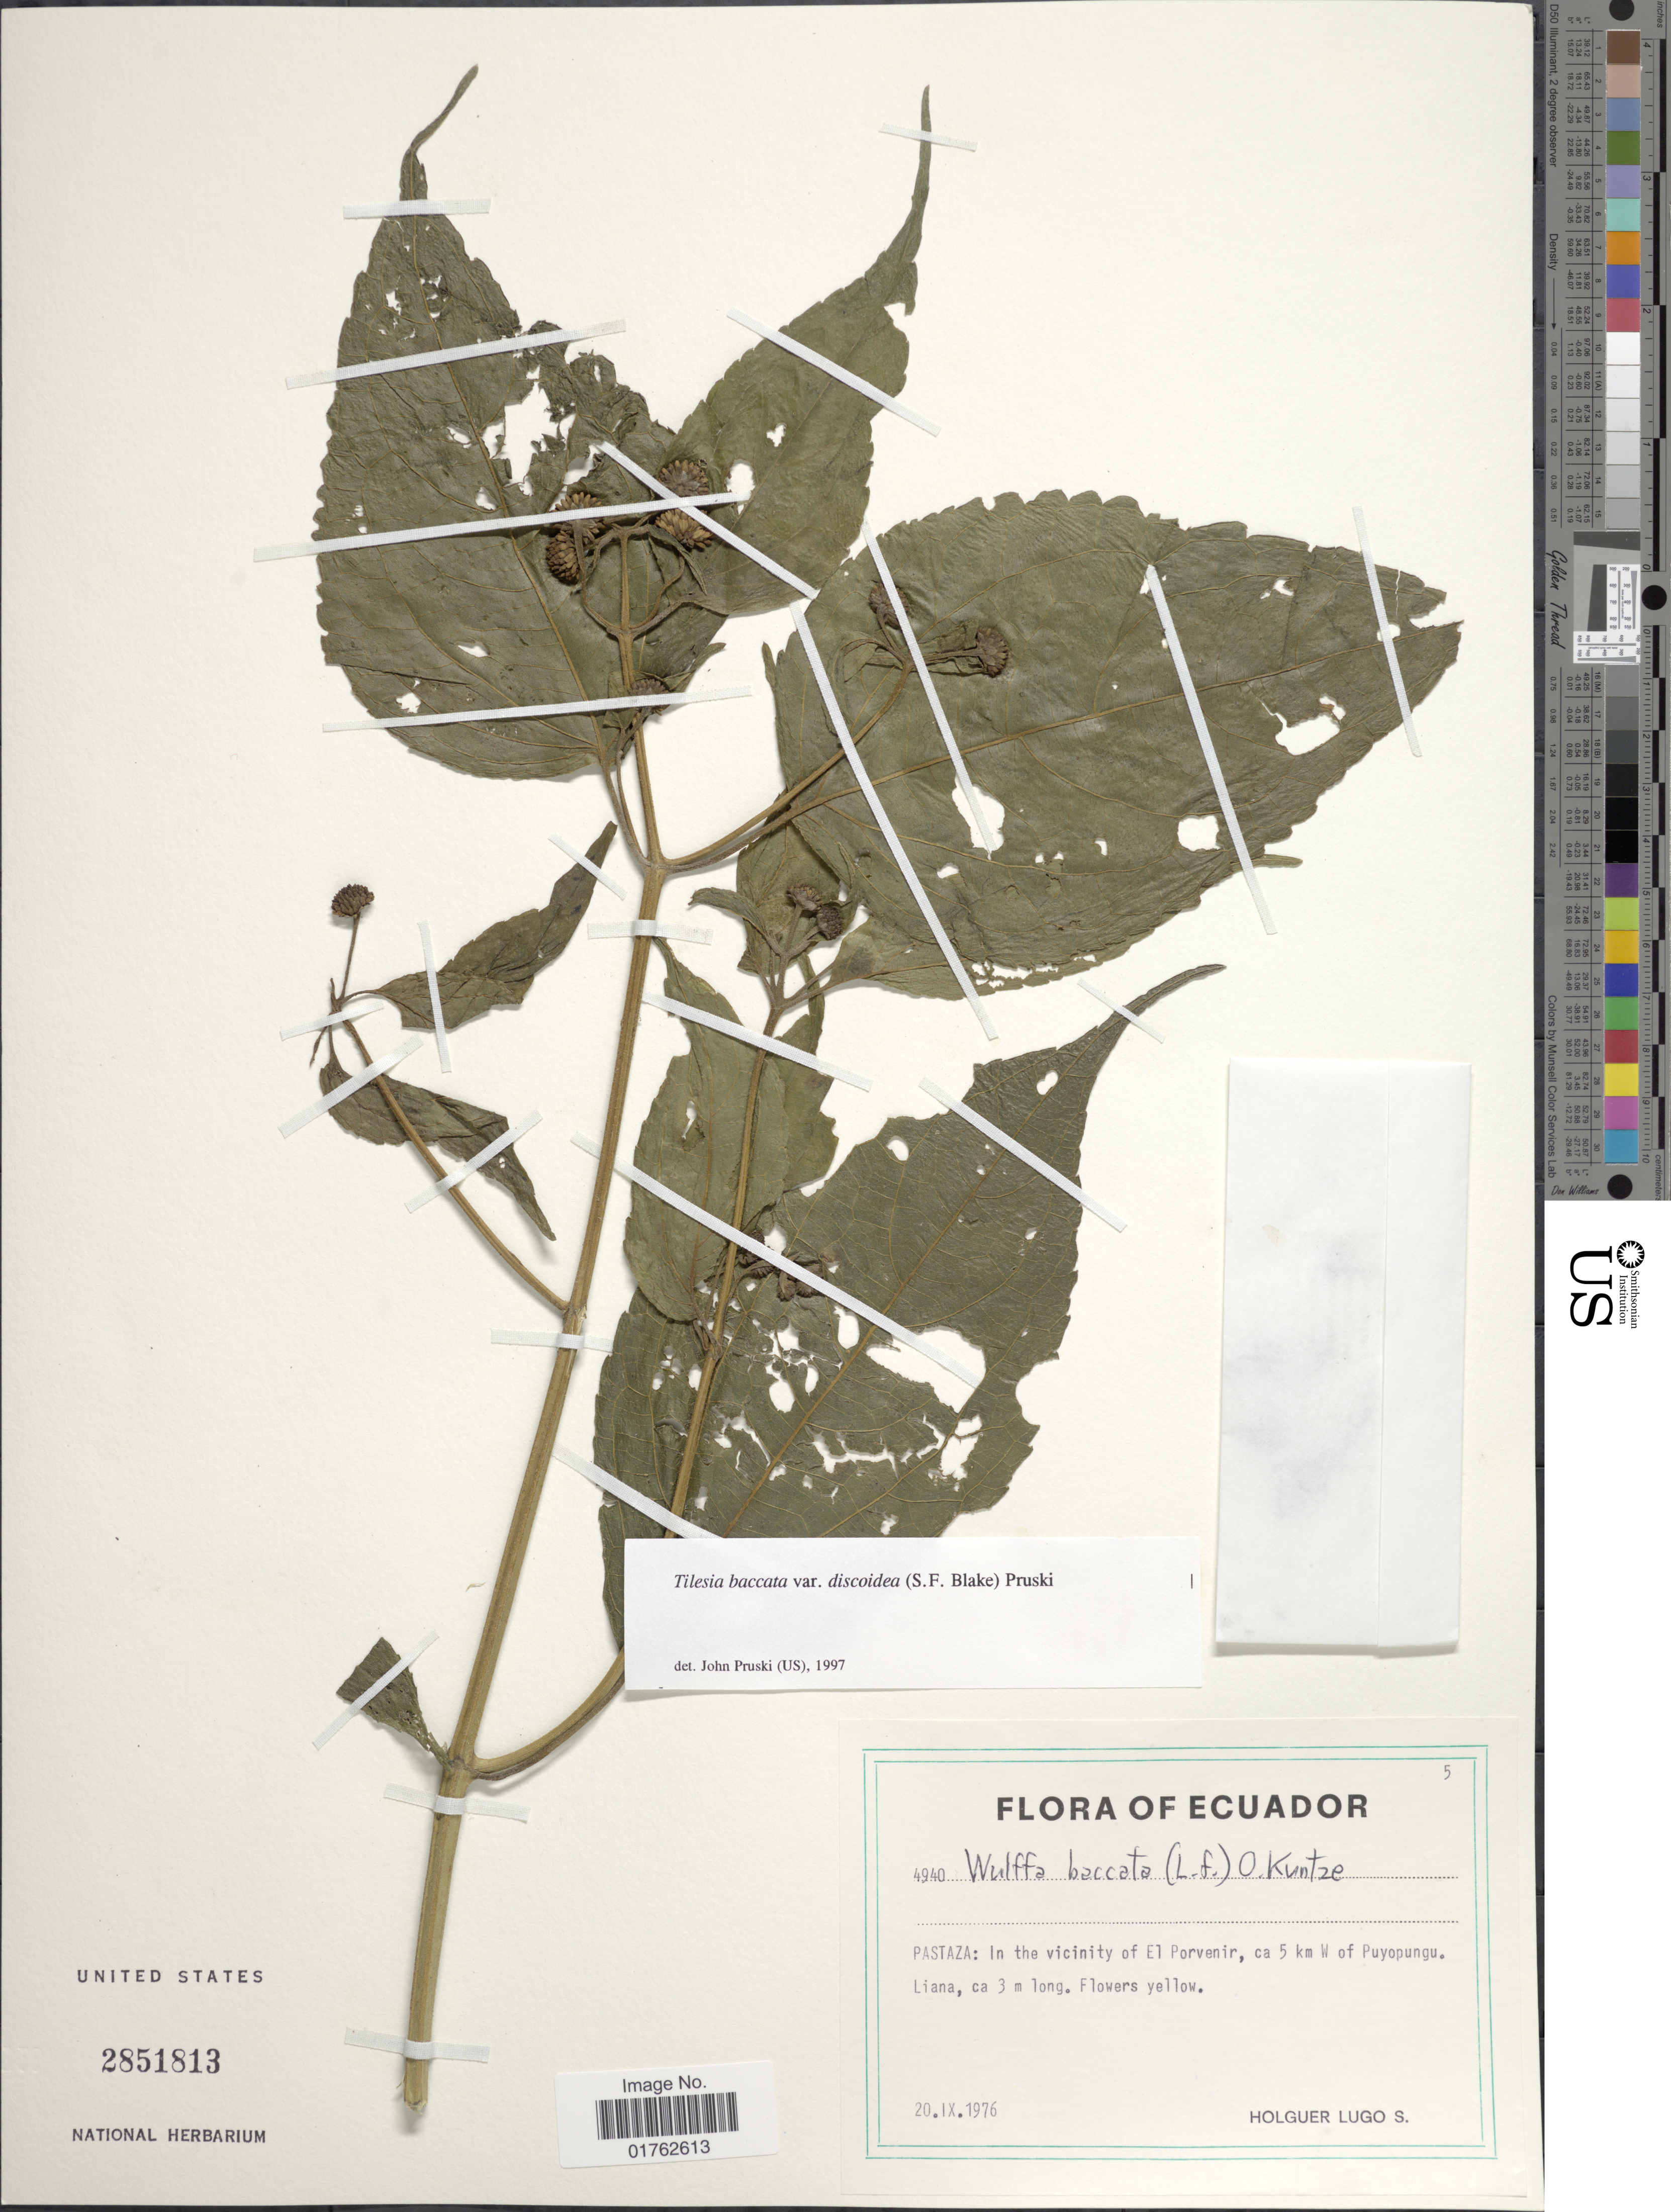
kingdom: Plantae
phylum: Tracheophyta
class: Magnoliopsida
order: Asterales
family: Asteraceae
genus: Wulffia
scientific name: Wulffia baccata var. discoidea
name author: S.F. Blake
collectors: H. Lugo S.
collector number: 4940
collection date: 1976-09-20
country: Ecuador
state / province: Pastaza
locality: In the vicinity of El Porvenir, ca 5 km W of Puyopungu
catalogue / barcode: US 2851813